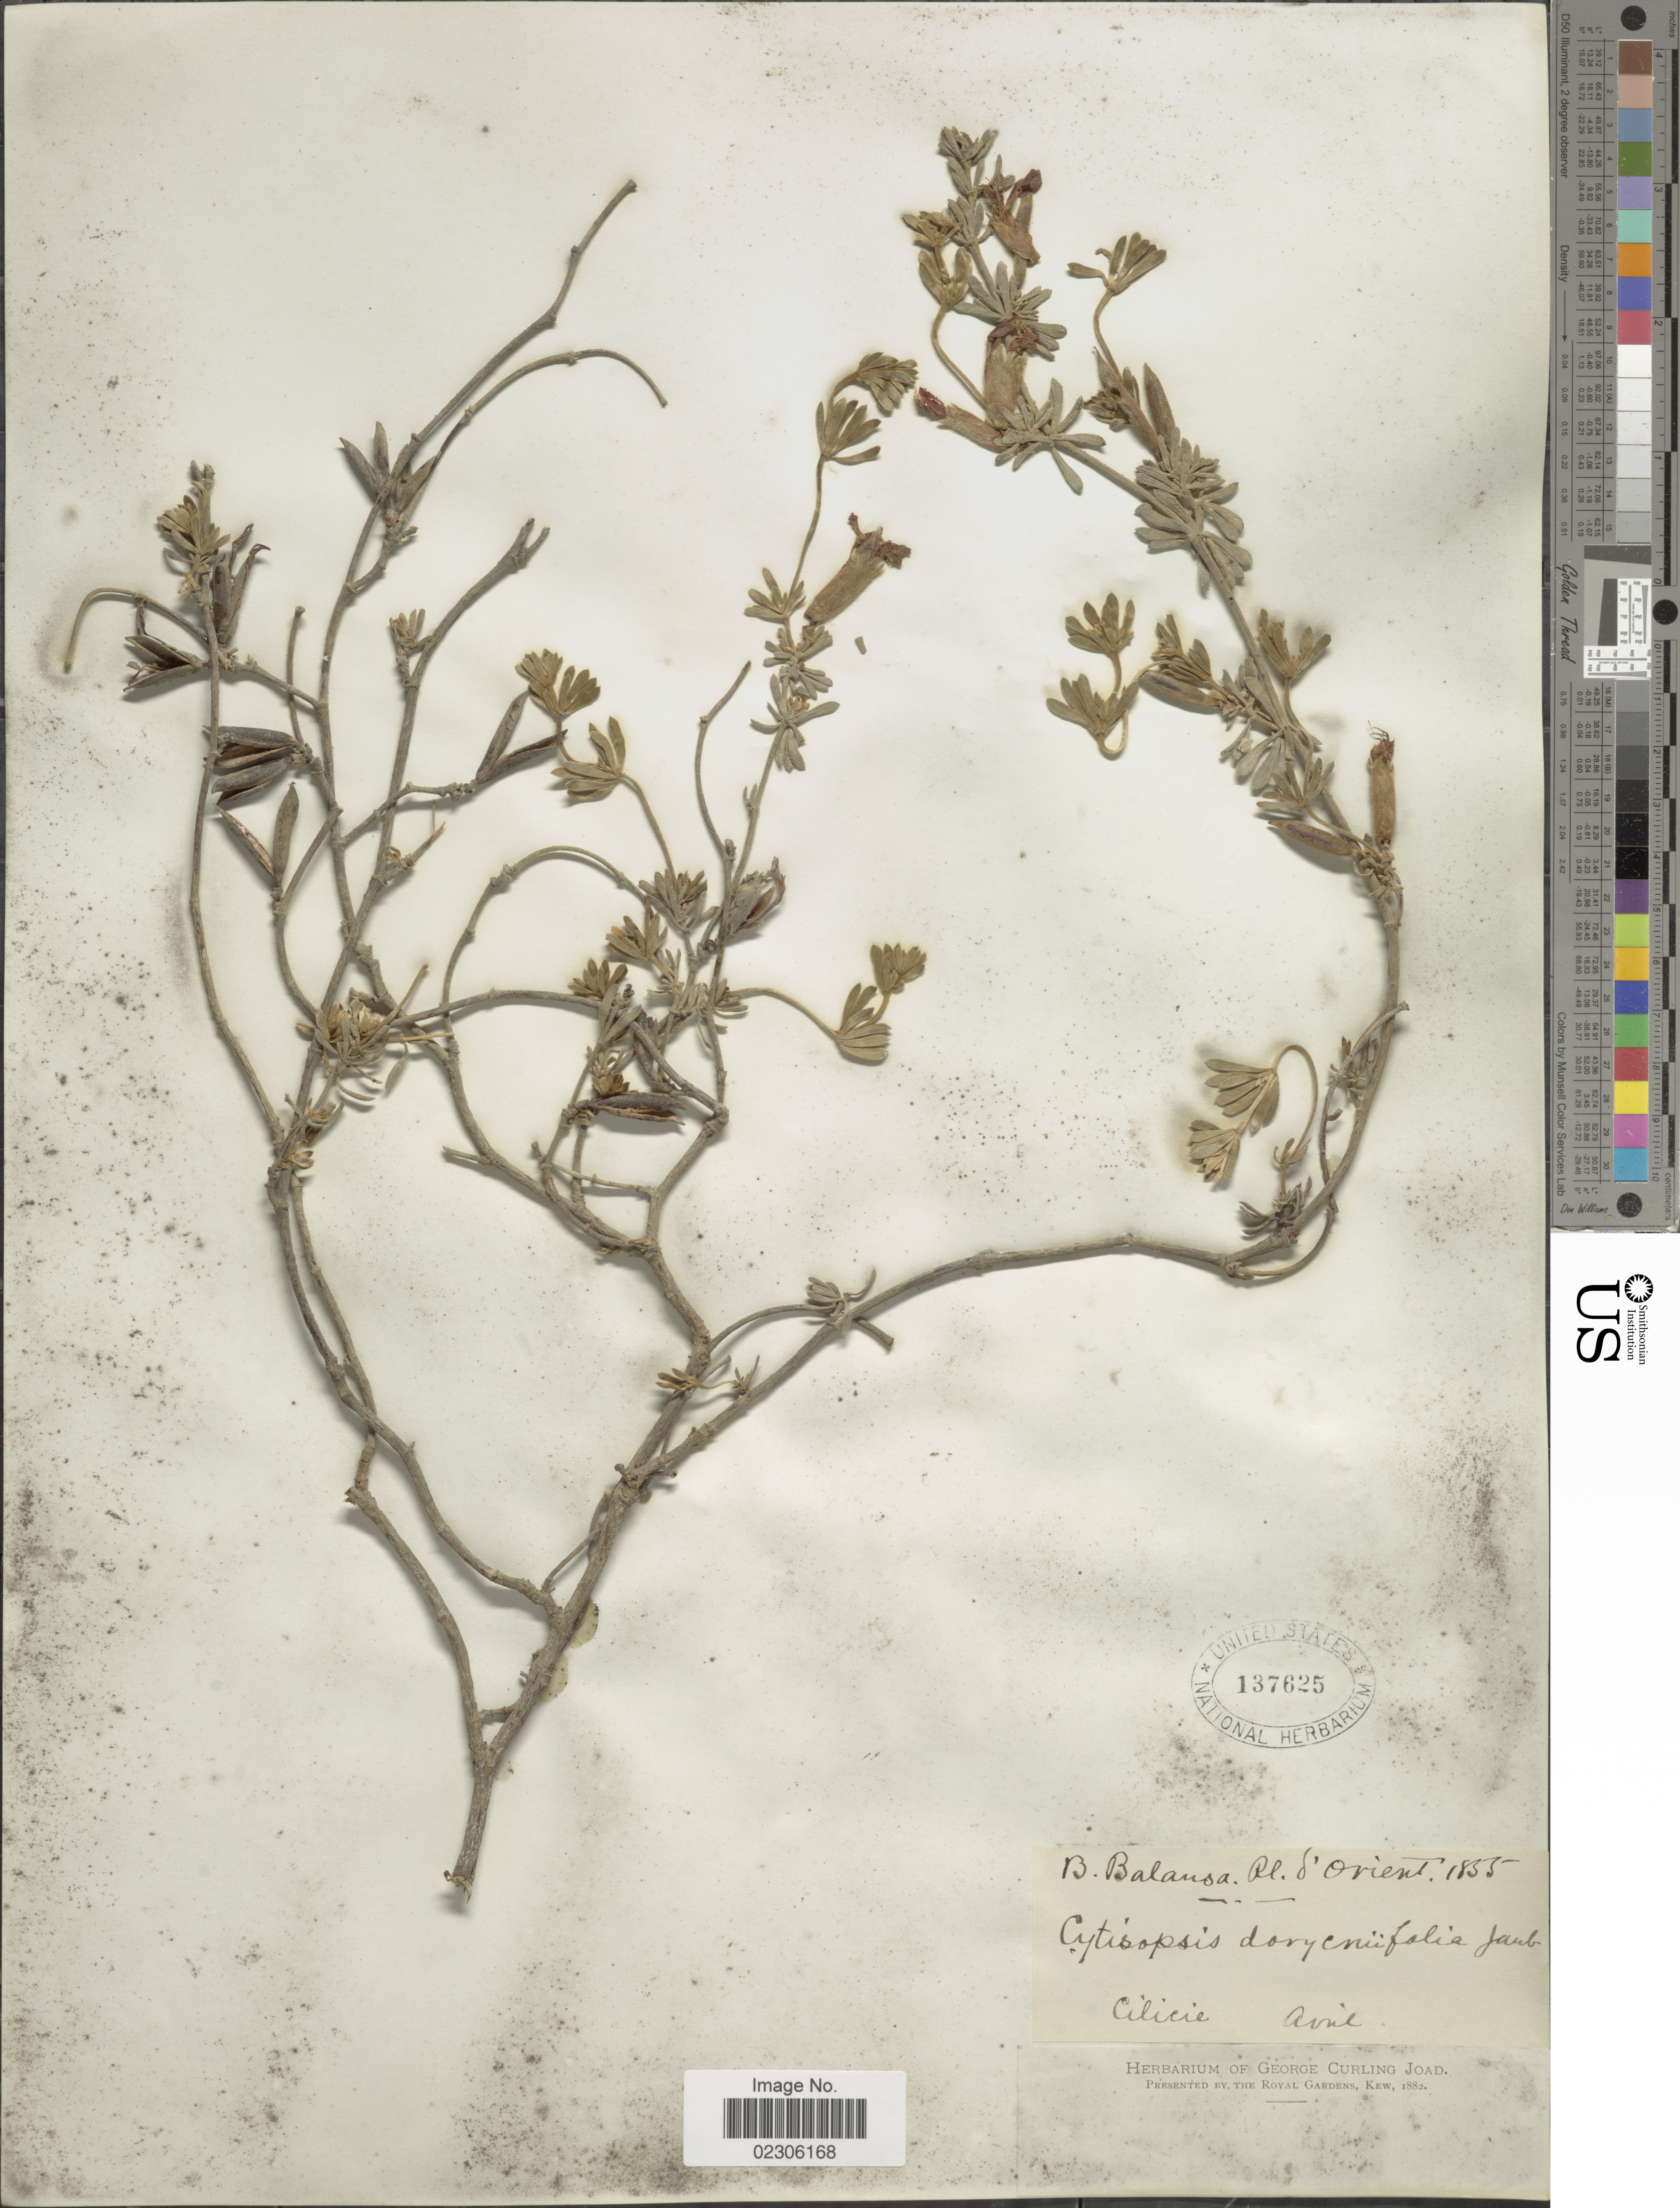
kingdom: Plantae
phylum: Tracheophyta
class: Magnoliopsida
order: Fabales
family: Fabaceae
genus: Cytisopsis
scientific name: Cytisopsis dorycniifolia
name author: Jaub. & Spach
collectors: B. Balansa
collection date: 1855-04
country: Turkey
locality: Pl. D'Orient, Cilicie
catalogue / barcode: US 137625